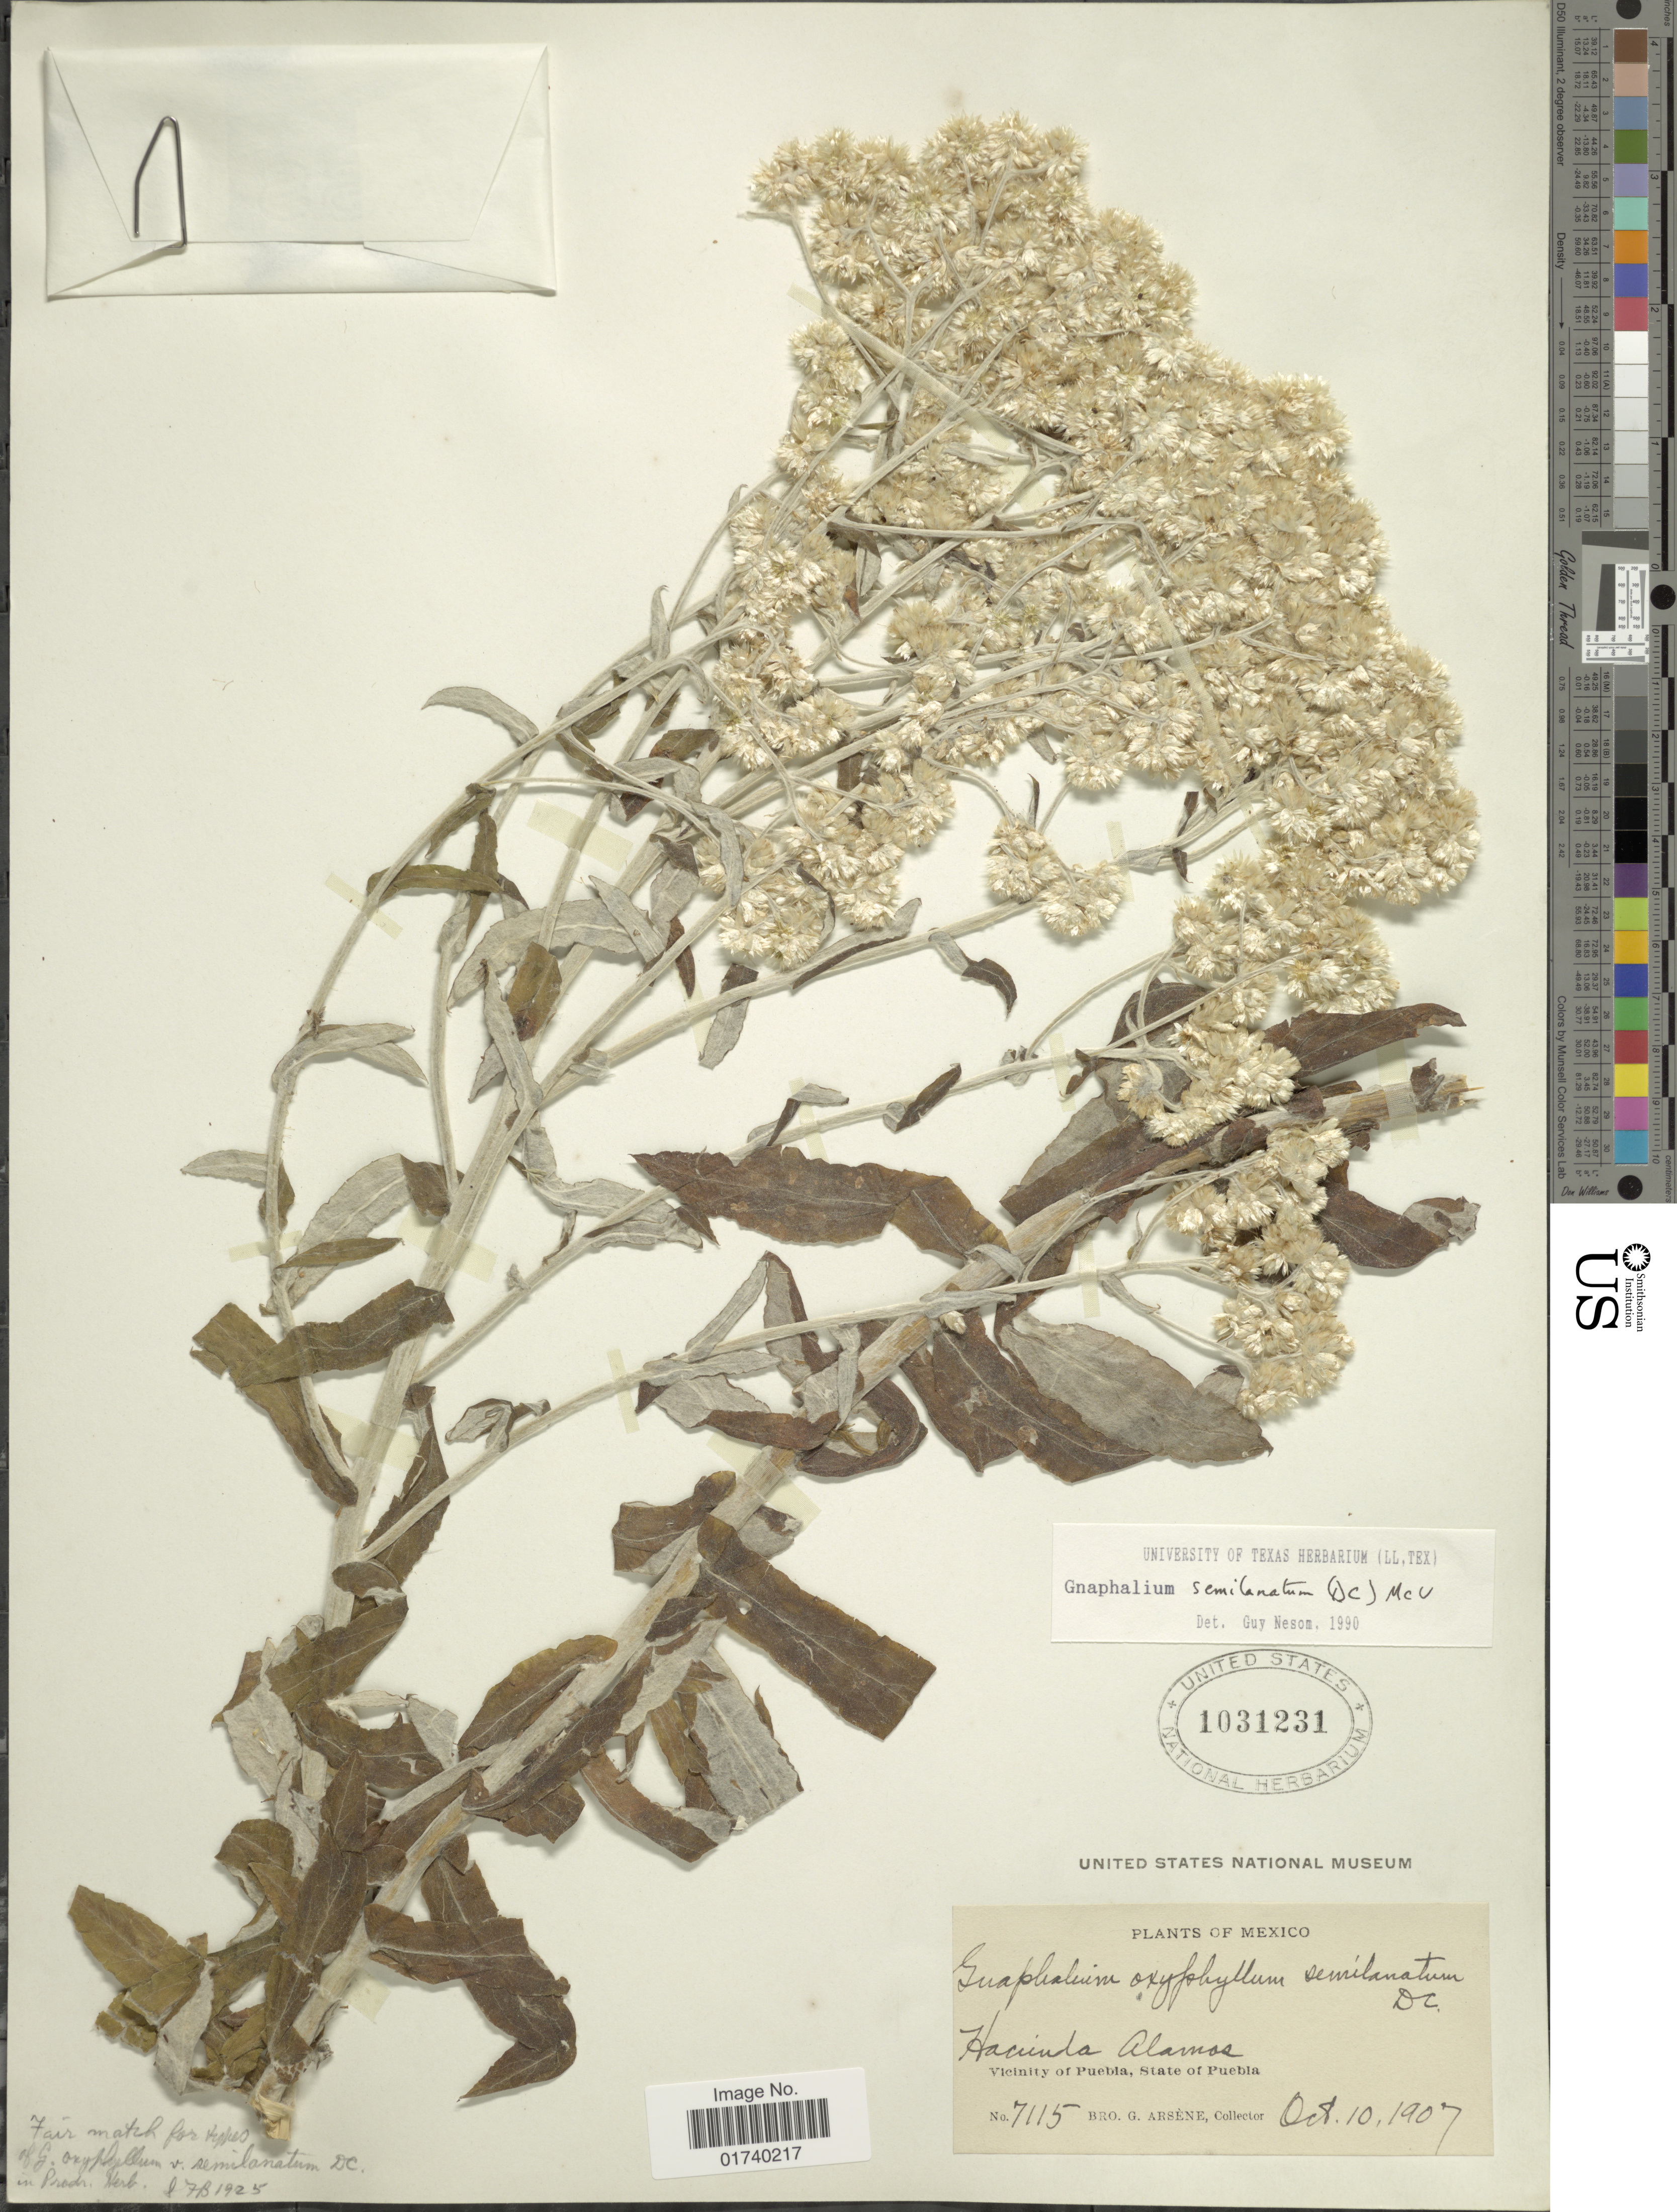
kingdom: Plantae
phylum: Tracheophyta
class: Magnoliopsida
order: Asterales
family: Asteraceae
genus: Pseudognaphalium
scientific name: Pseudognaphalium semilanatum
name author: (DC.) Anderb.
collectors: Bro. G. Arsène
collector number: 7115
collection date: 1907-10-10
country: Mexico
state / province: Puebla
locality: Hacienda Alamas, Vicinity of Puebla, state of Puebla.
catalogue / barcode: US 1031231